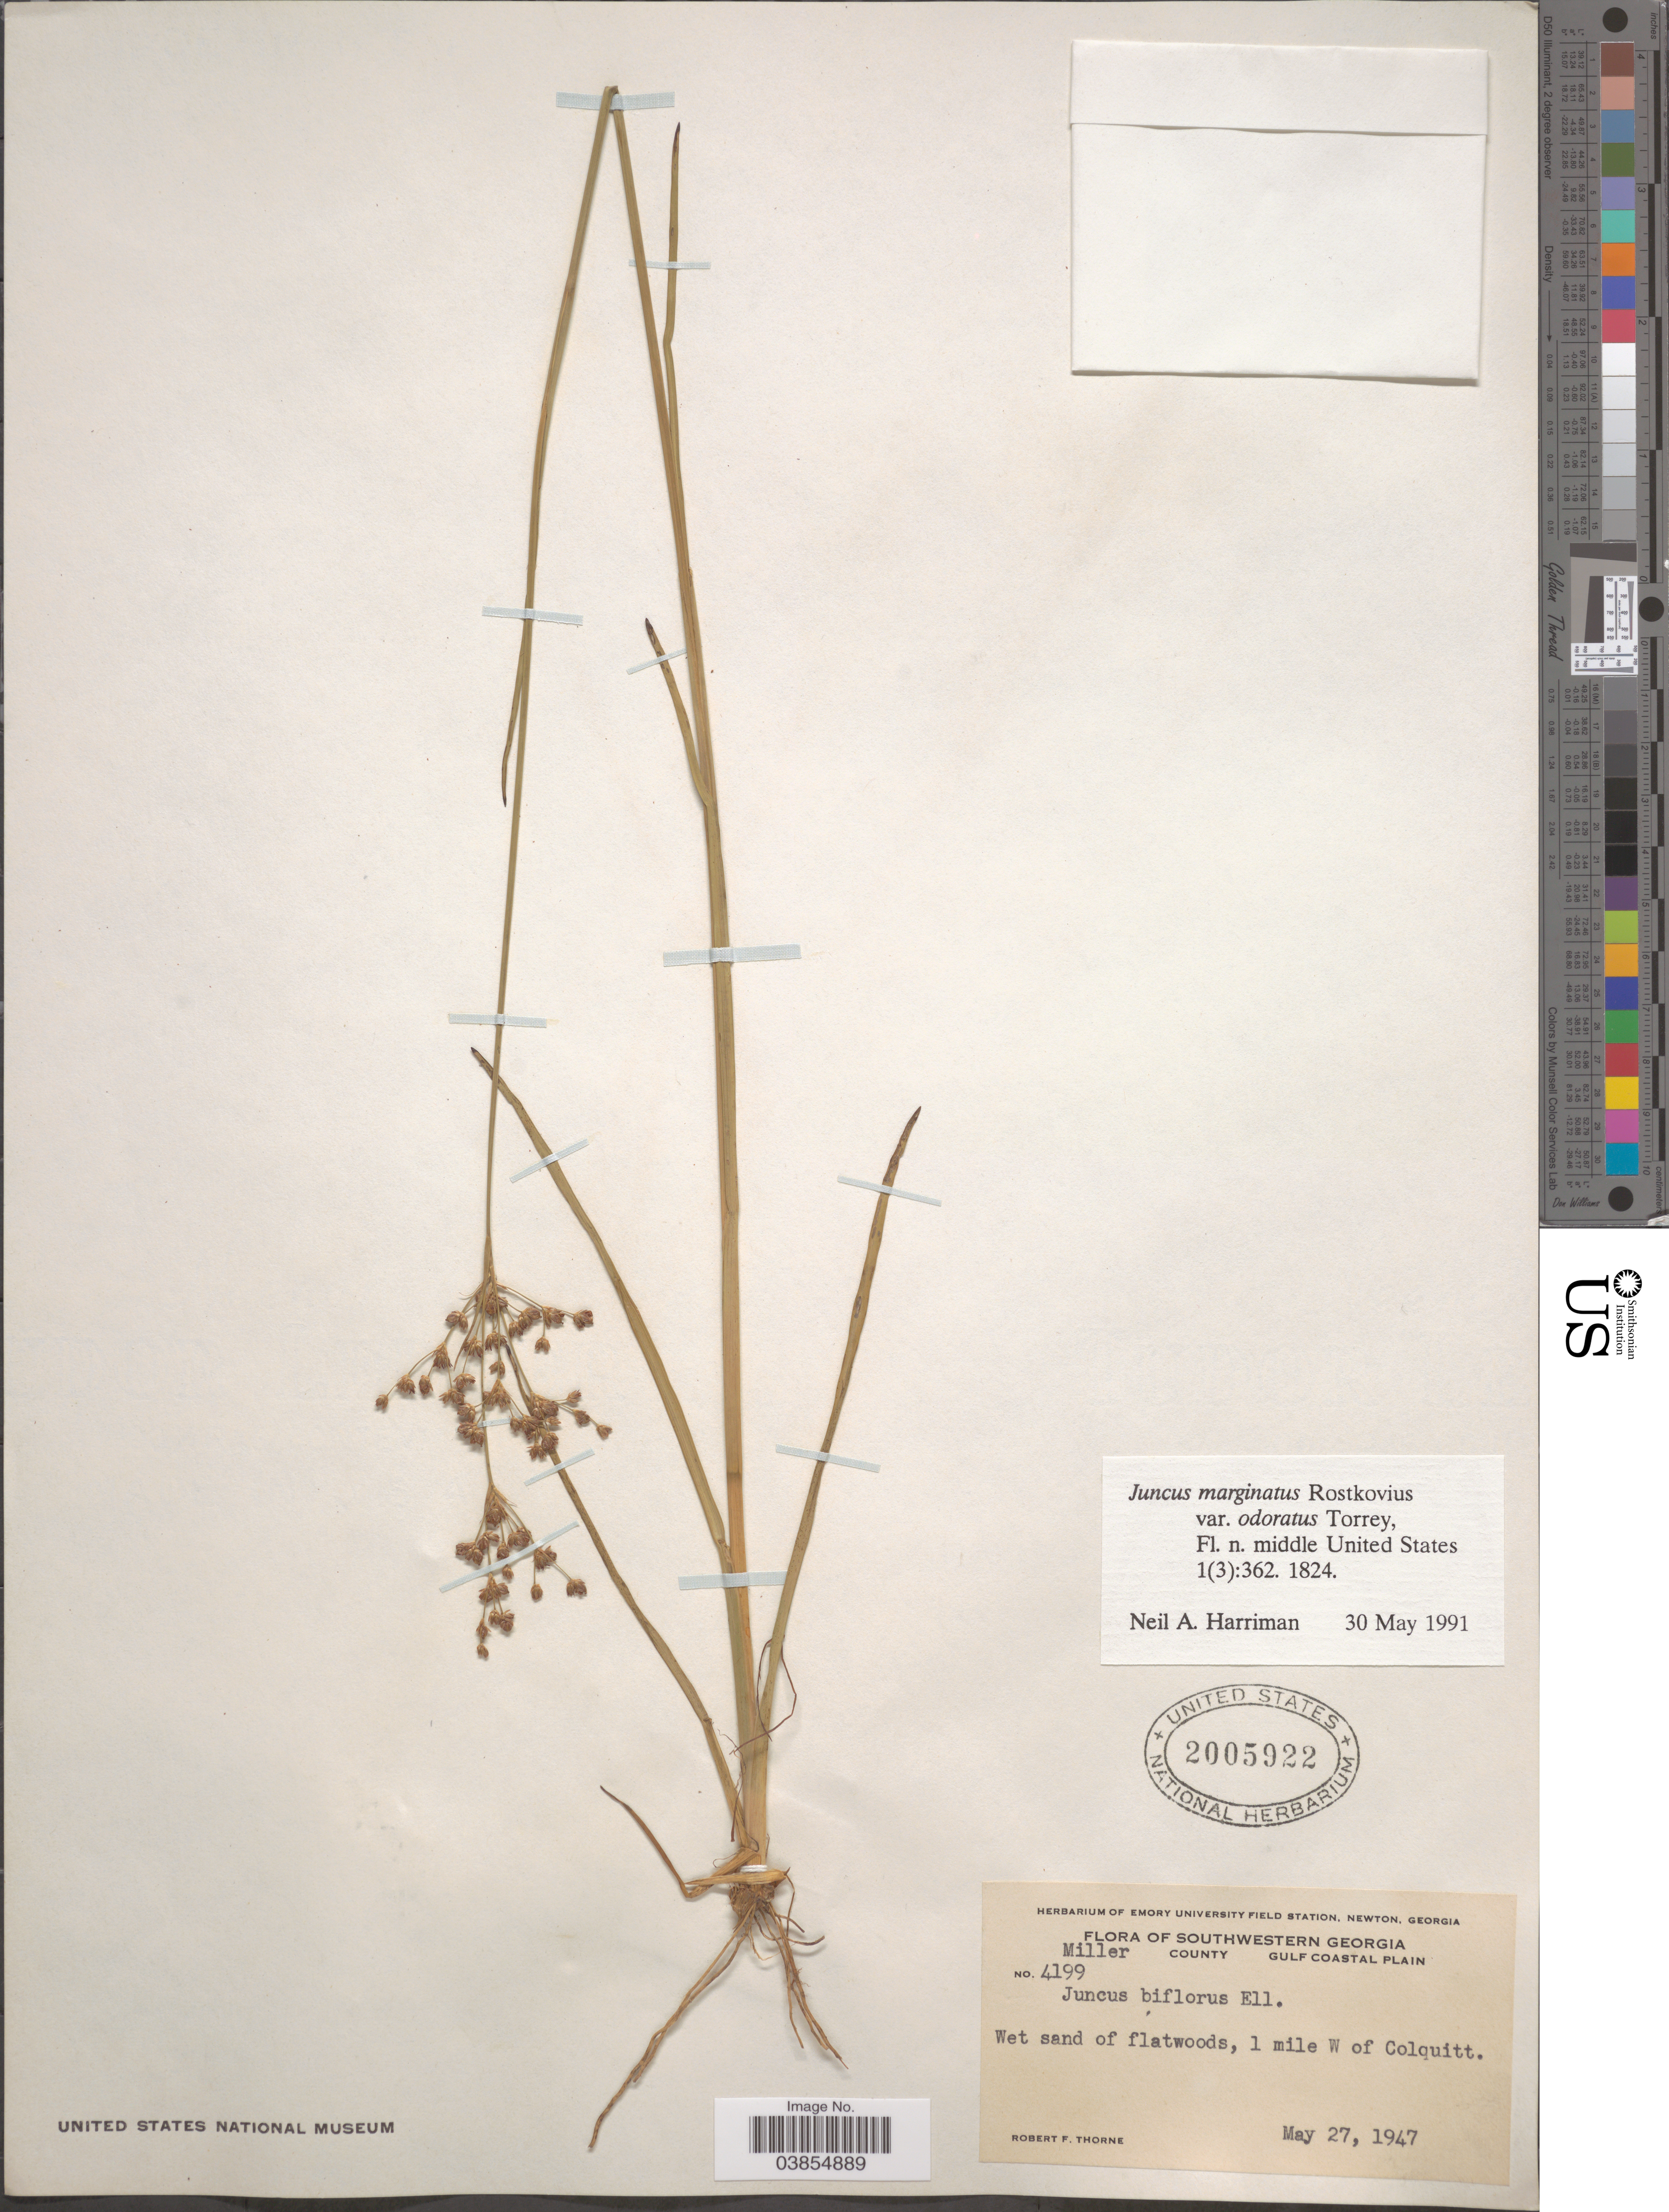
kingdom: Plantae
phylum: Tracheophyta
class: Liliopsida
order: Poales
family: Juncaceae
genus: Juncus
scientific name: Juncus marginatus var. odoratus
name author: Torr.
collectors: R. F. Thorne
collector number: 4199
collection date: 1947-05-27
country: United States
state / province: Georgia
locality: Southwestern Georgia. Miller County. Gulf Coastal Plain. Wet sand of flatwoods, 1 mile W of Colquitt.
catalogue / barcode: US 2005922